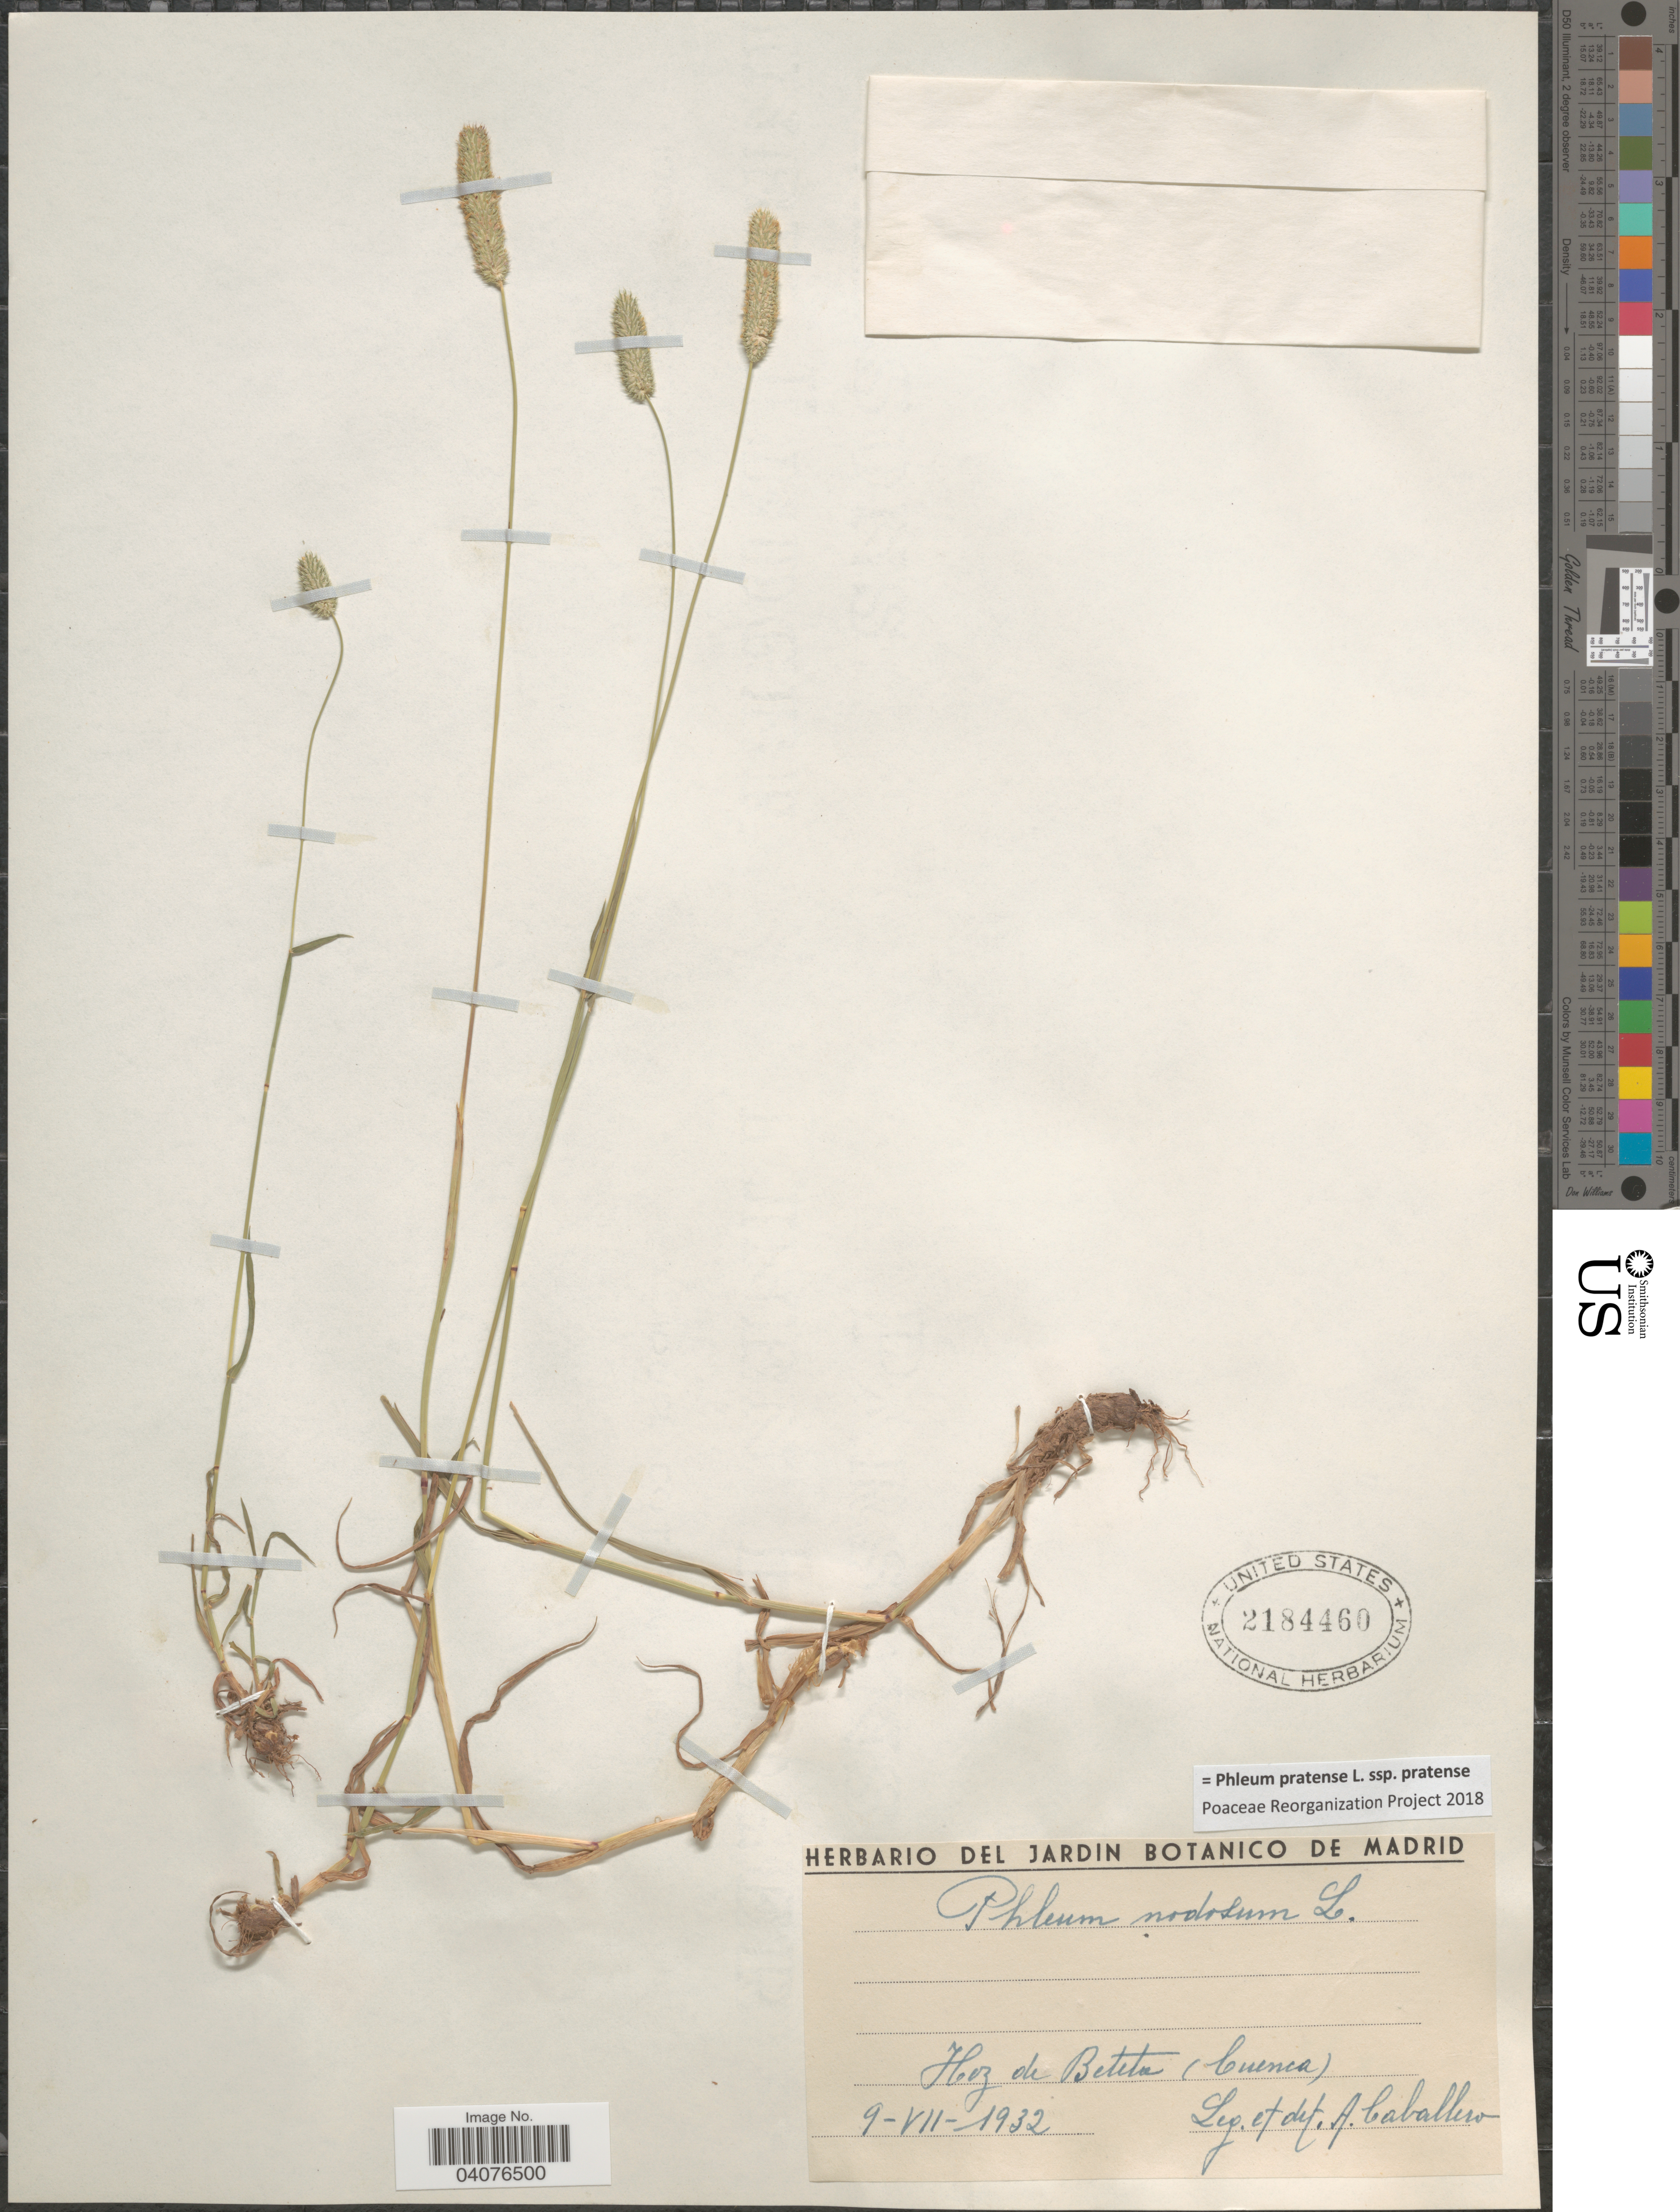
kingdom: Plantae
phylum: Tracheophyta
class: Liliopsida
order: Poales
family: Poaceae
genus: Phleum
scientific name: Phleum pratense subsp. pratense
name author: L.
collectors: A. Caballero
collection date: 1932-07-09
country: Spain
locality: Hoz de Beteta (Cuenca).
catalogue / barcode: US 2184460